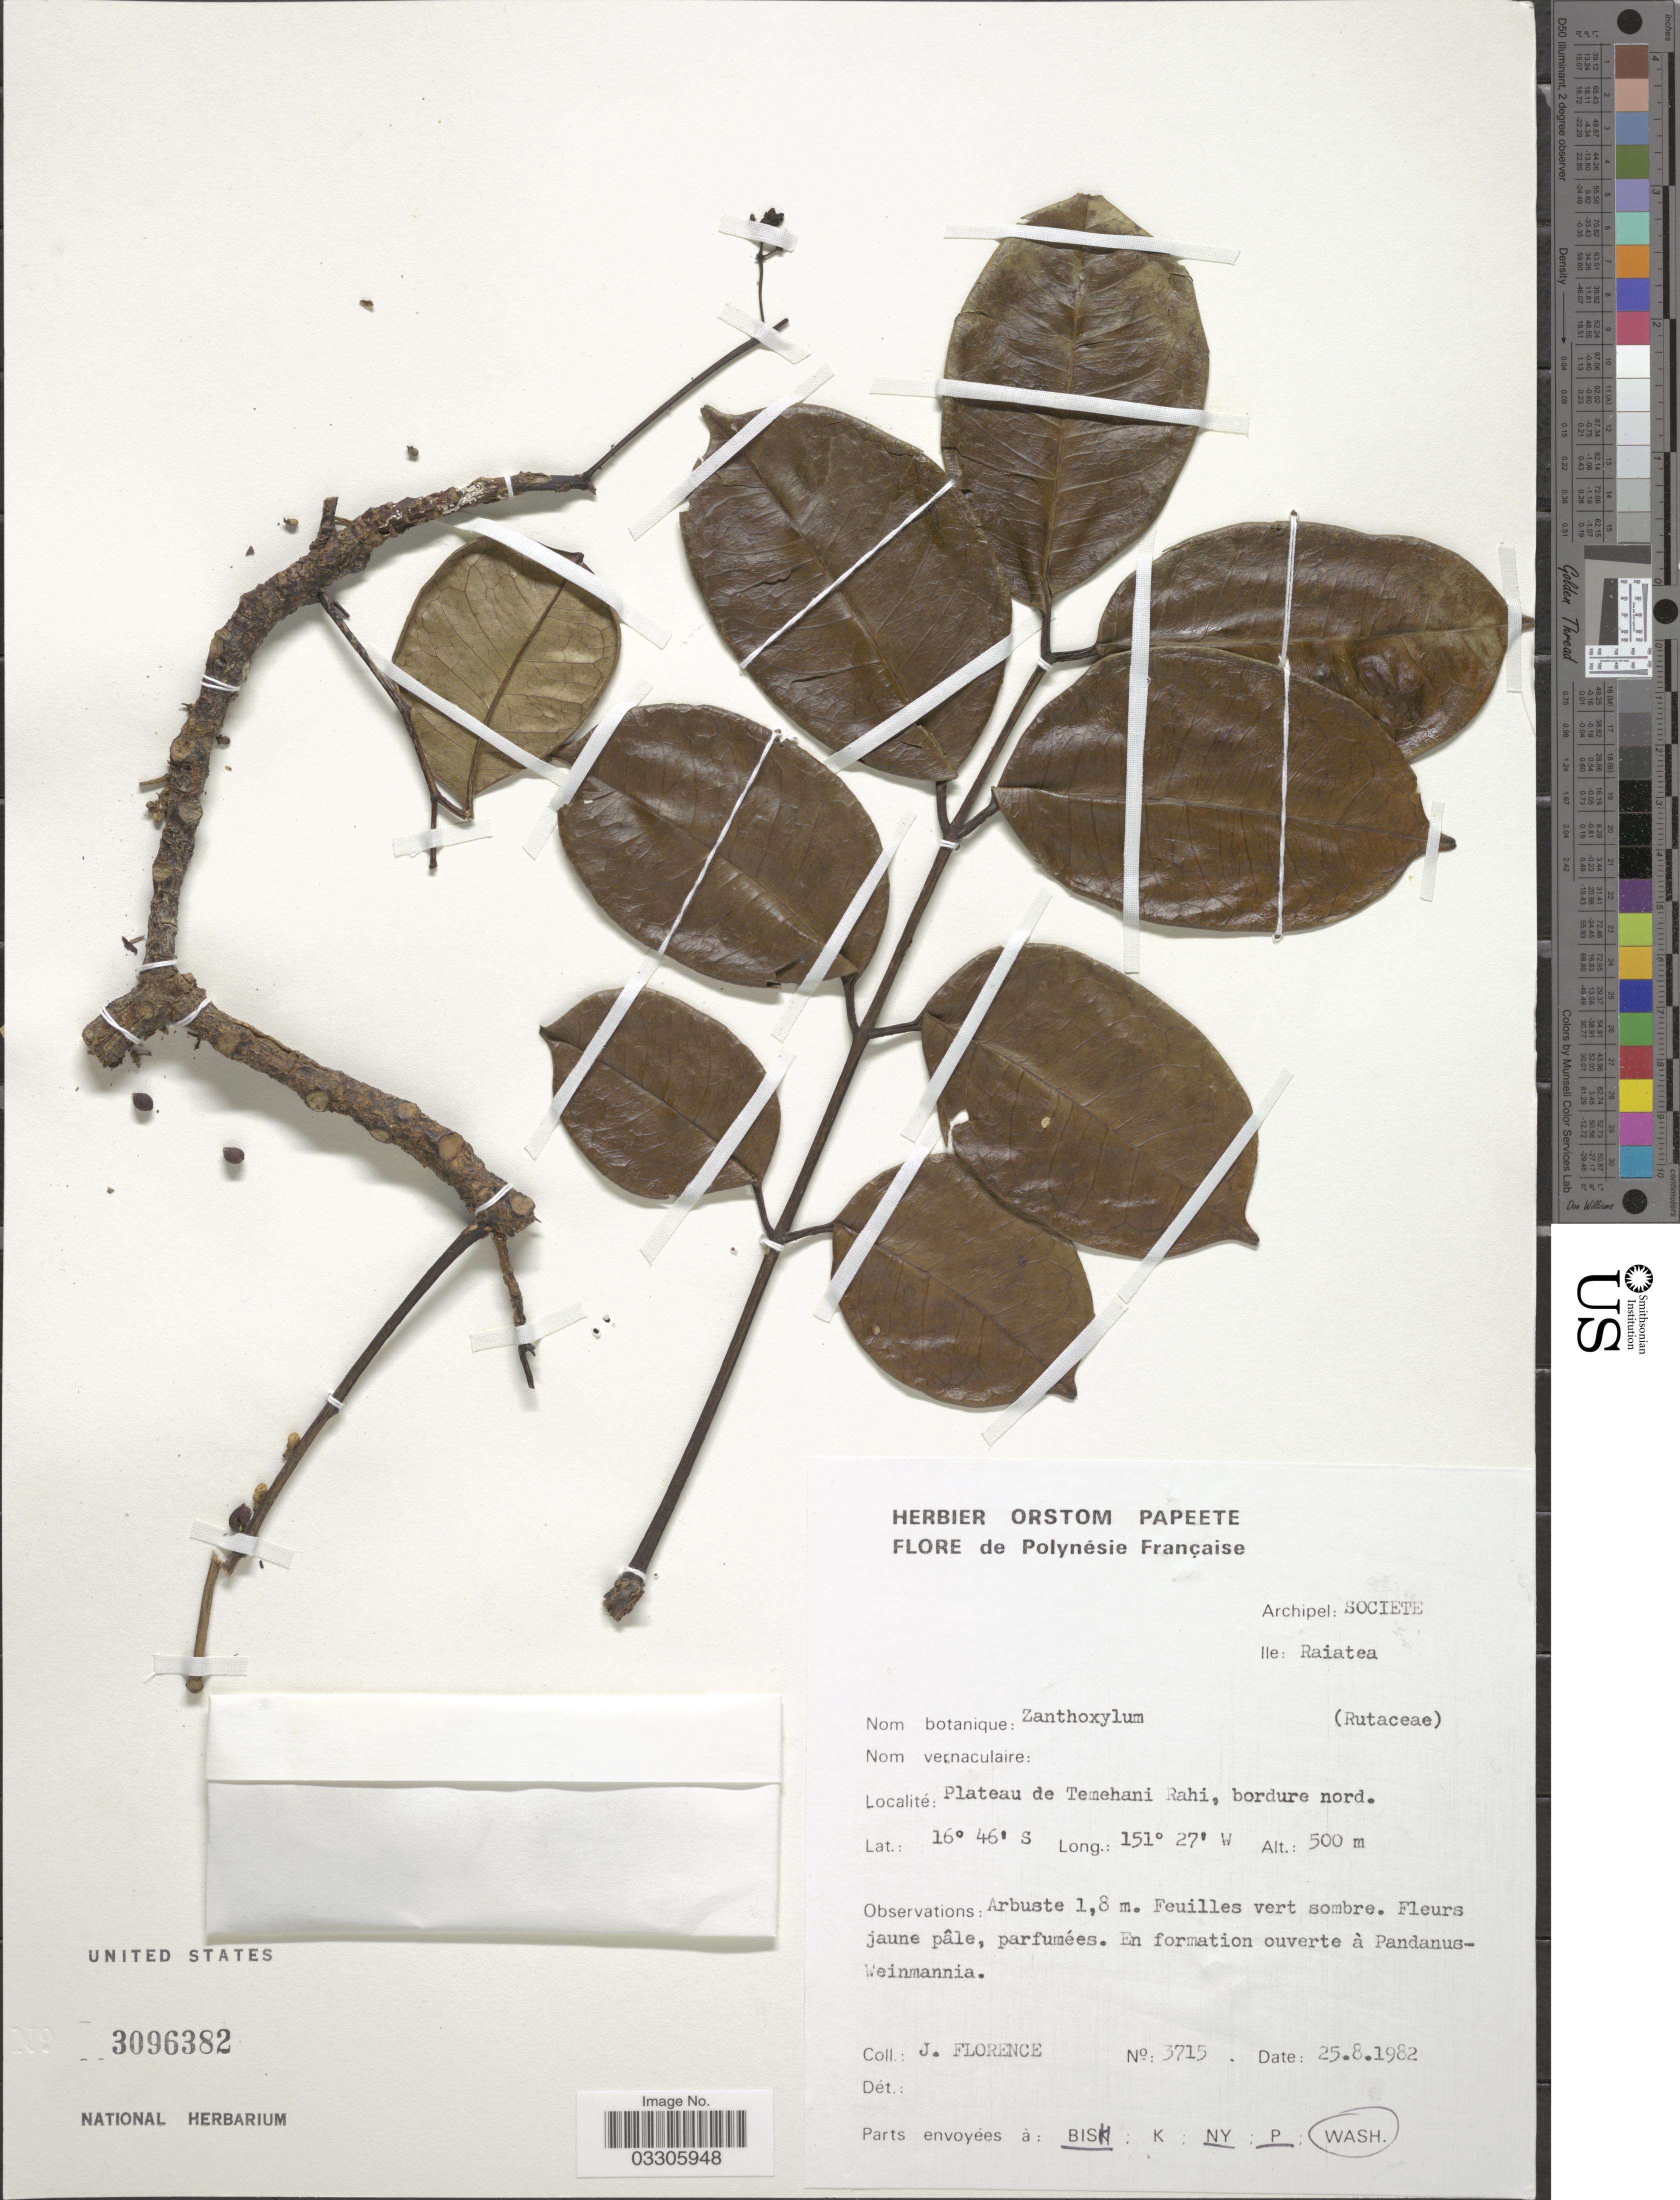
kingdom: Plantae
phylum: Tracheophyta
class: Magnoliopsida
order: Sapindales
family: Rutaceae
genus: Zanthoxylum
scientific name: Zanthoxylum sp.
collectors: J. Florence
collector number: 3715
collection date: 1982-08-25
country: French Polynesia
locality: Archipel: Societe, Ile: Raiatea, Plateau de Temehani Rahi, bordure nord.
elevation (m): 500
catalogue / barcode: US 3096382